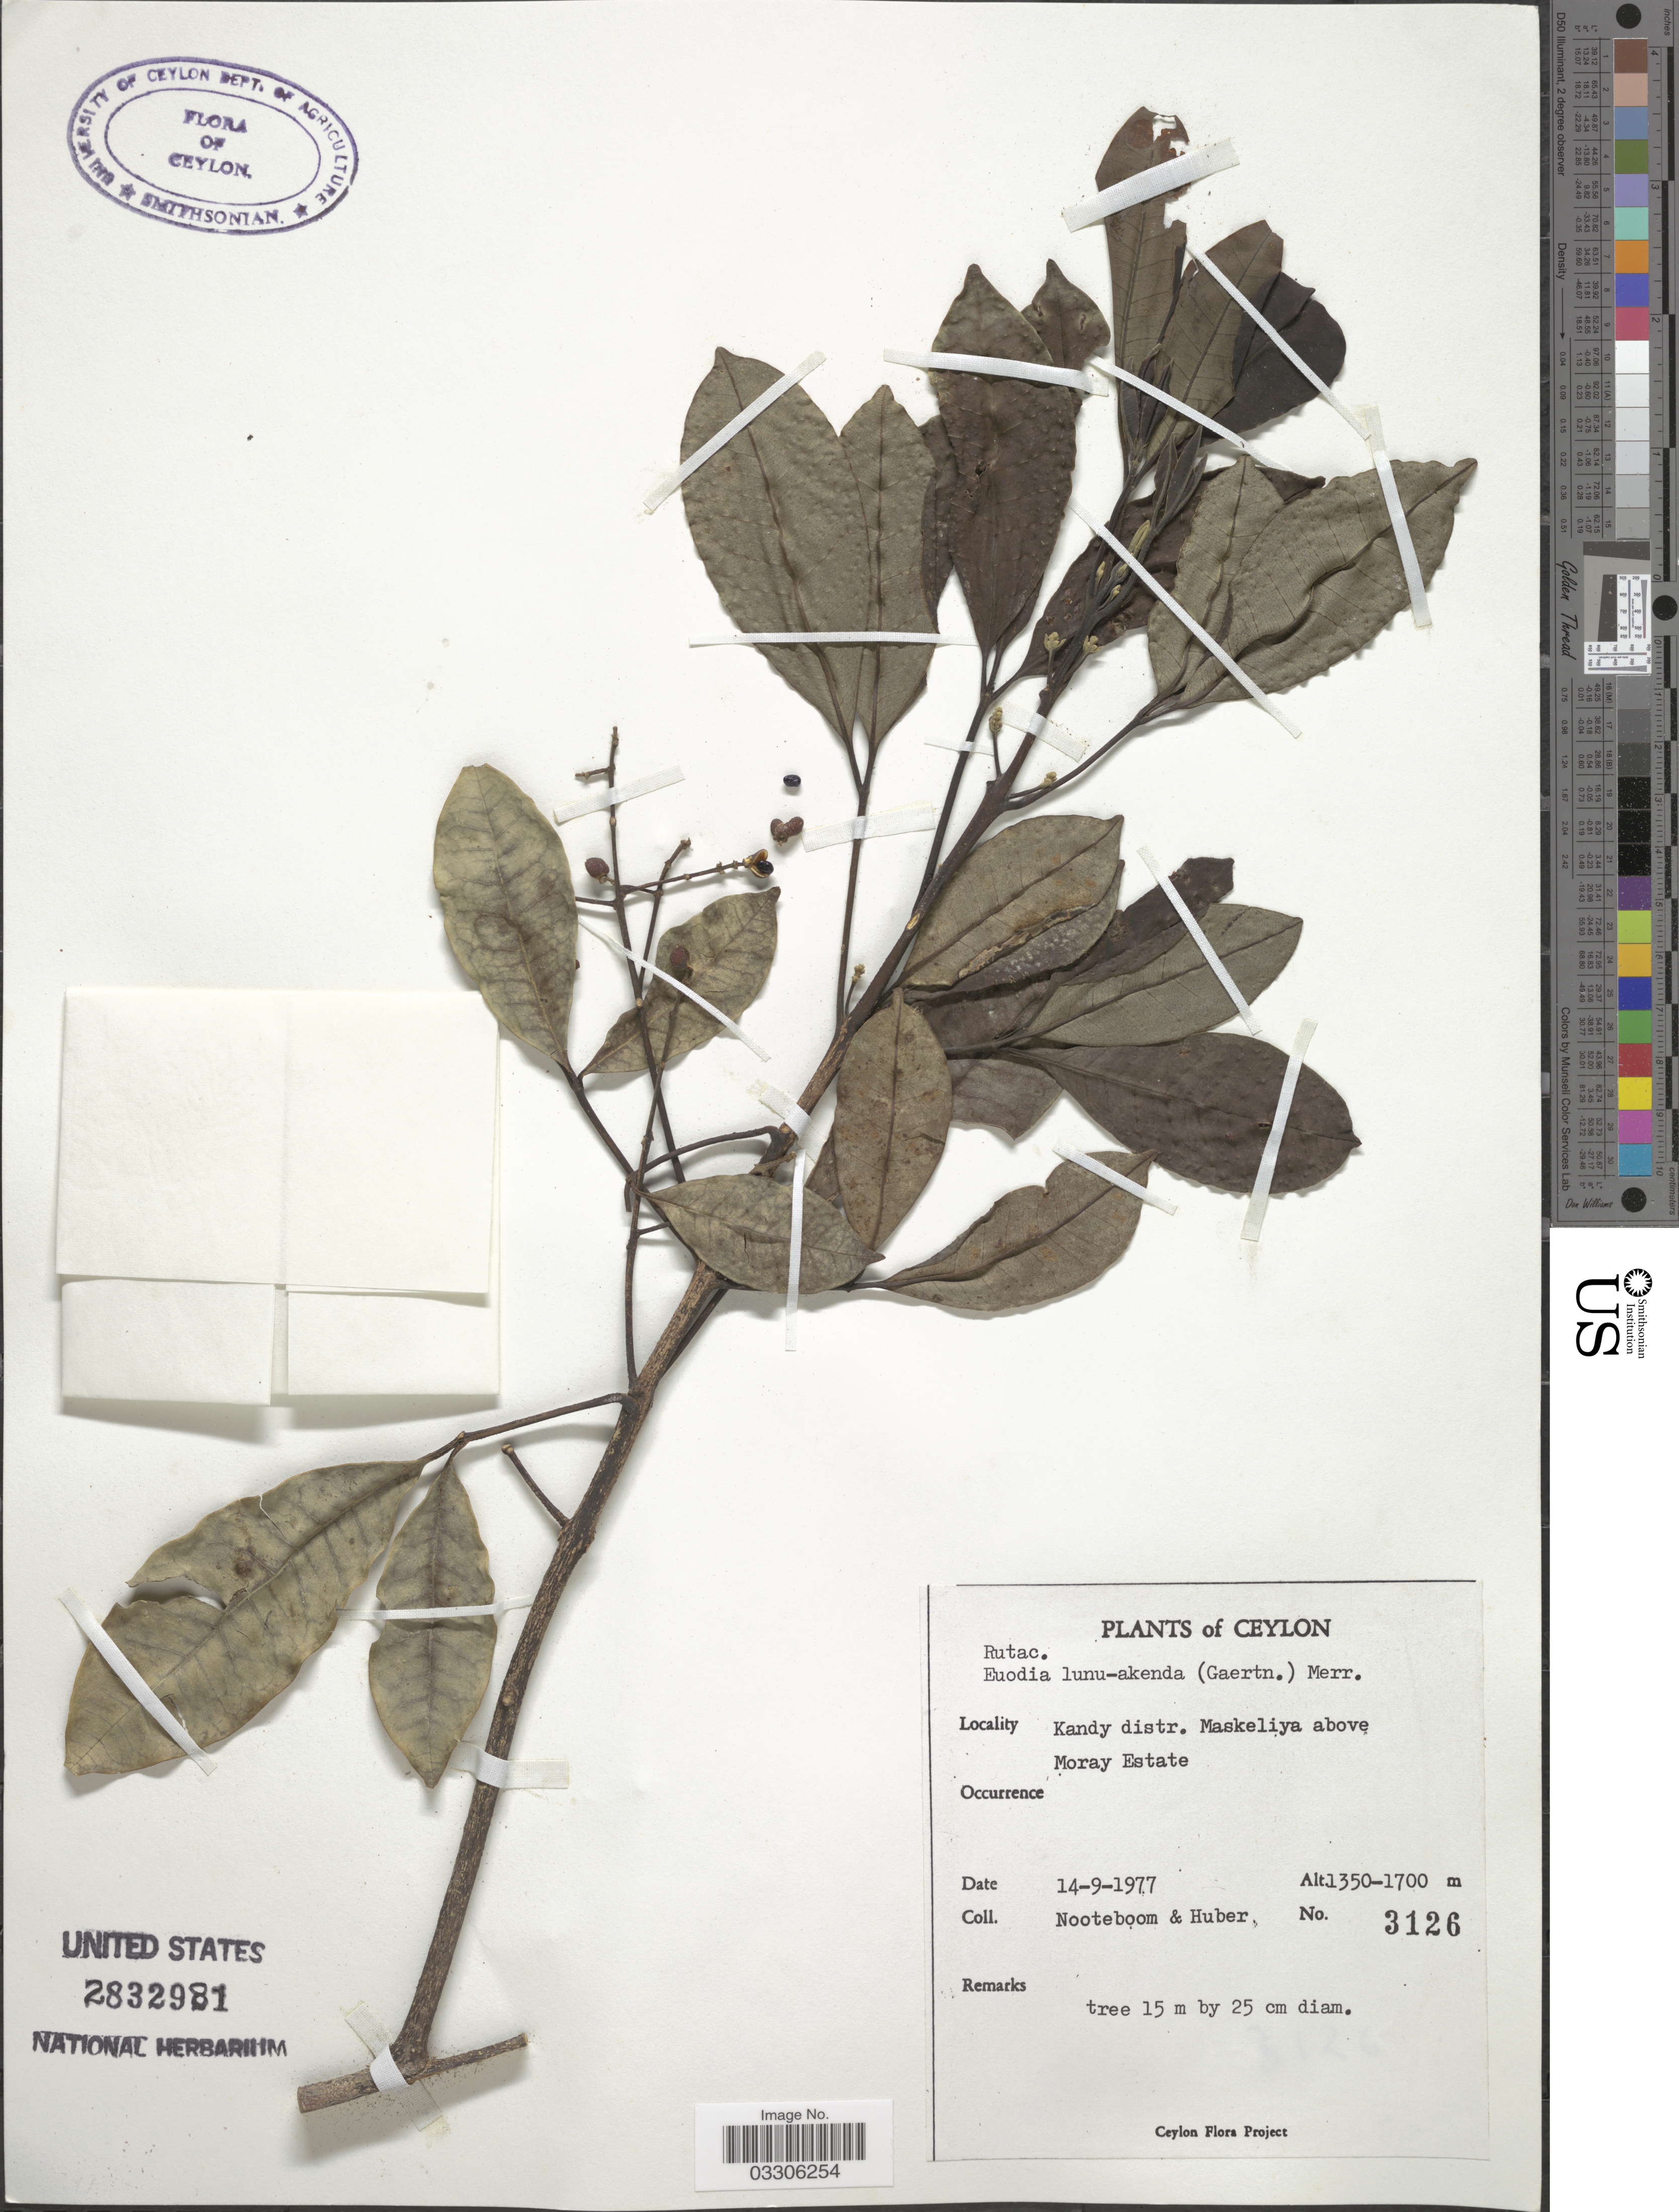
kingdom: Plantae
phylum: Tracheophyta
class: Magnoliopsida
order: Sapindales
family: Rutaceae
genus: Melicope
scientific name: Melicope lunu-ankenda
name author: (Gaertn.) T.G. Hartley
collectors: Nooteboom, -- & Huber, --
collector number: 3126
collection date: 1977-09-14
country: Sri Lanka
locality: Ceylon. Kandy distr. Maskeliya above Moray Estate.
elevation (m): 1350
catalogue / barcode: US 2832981